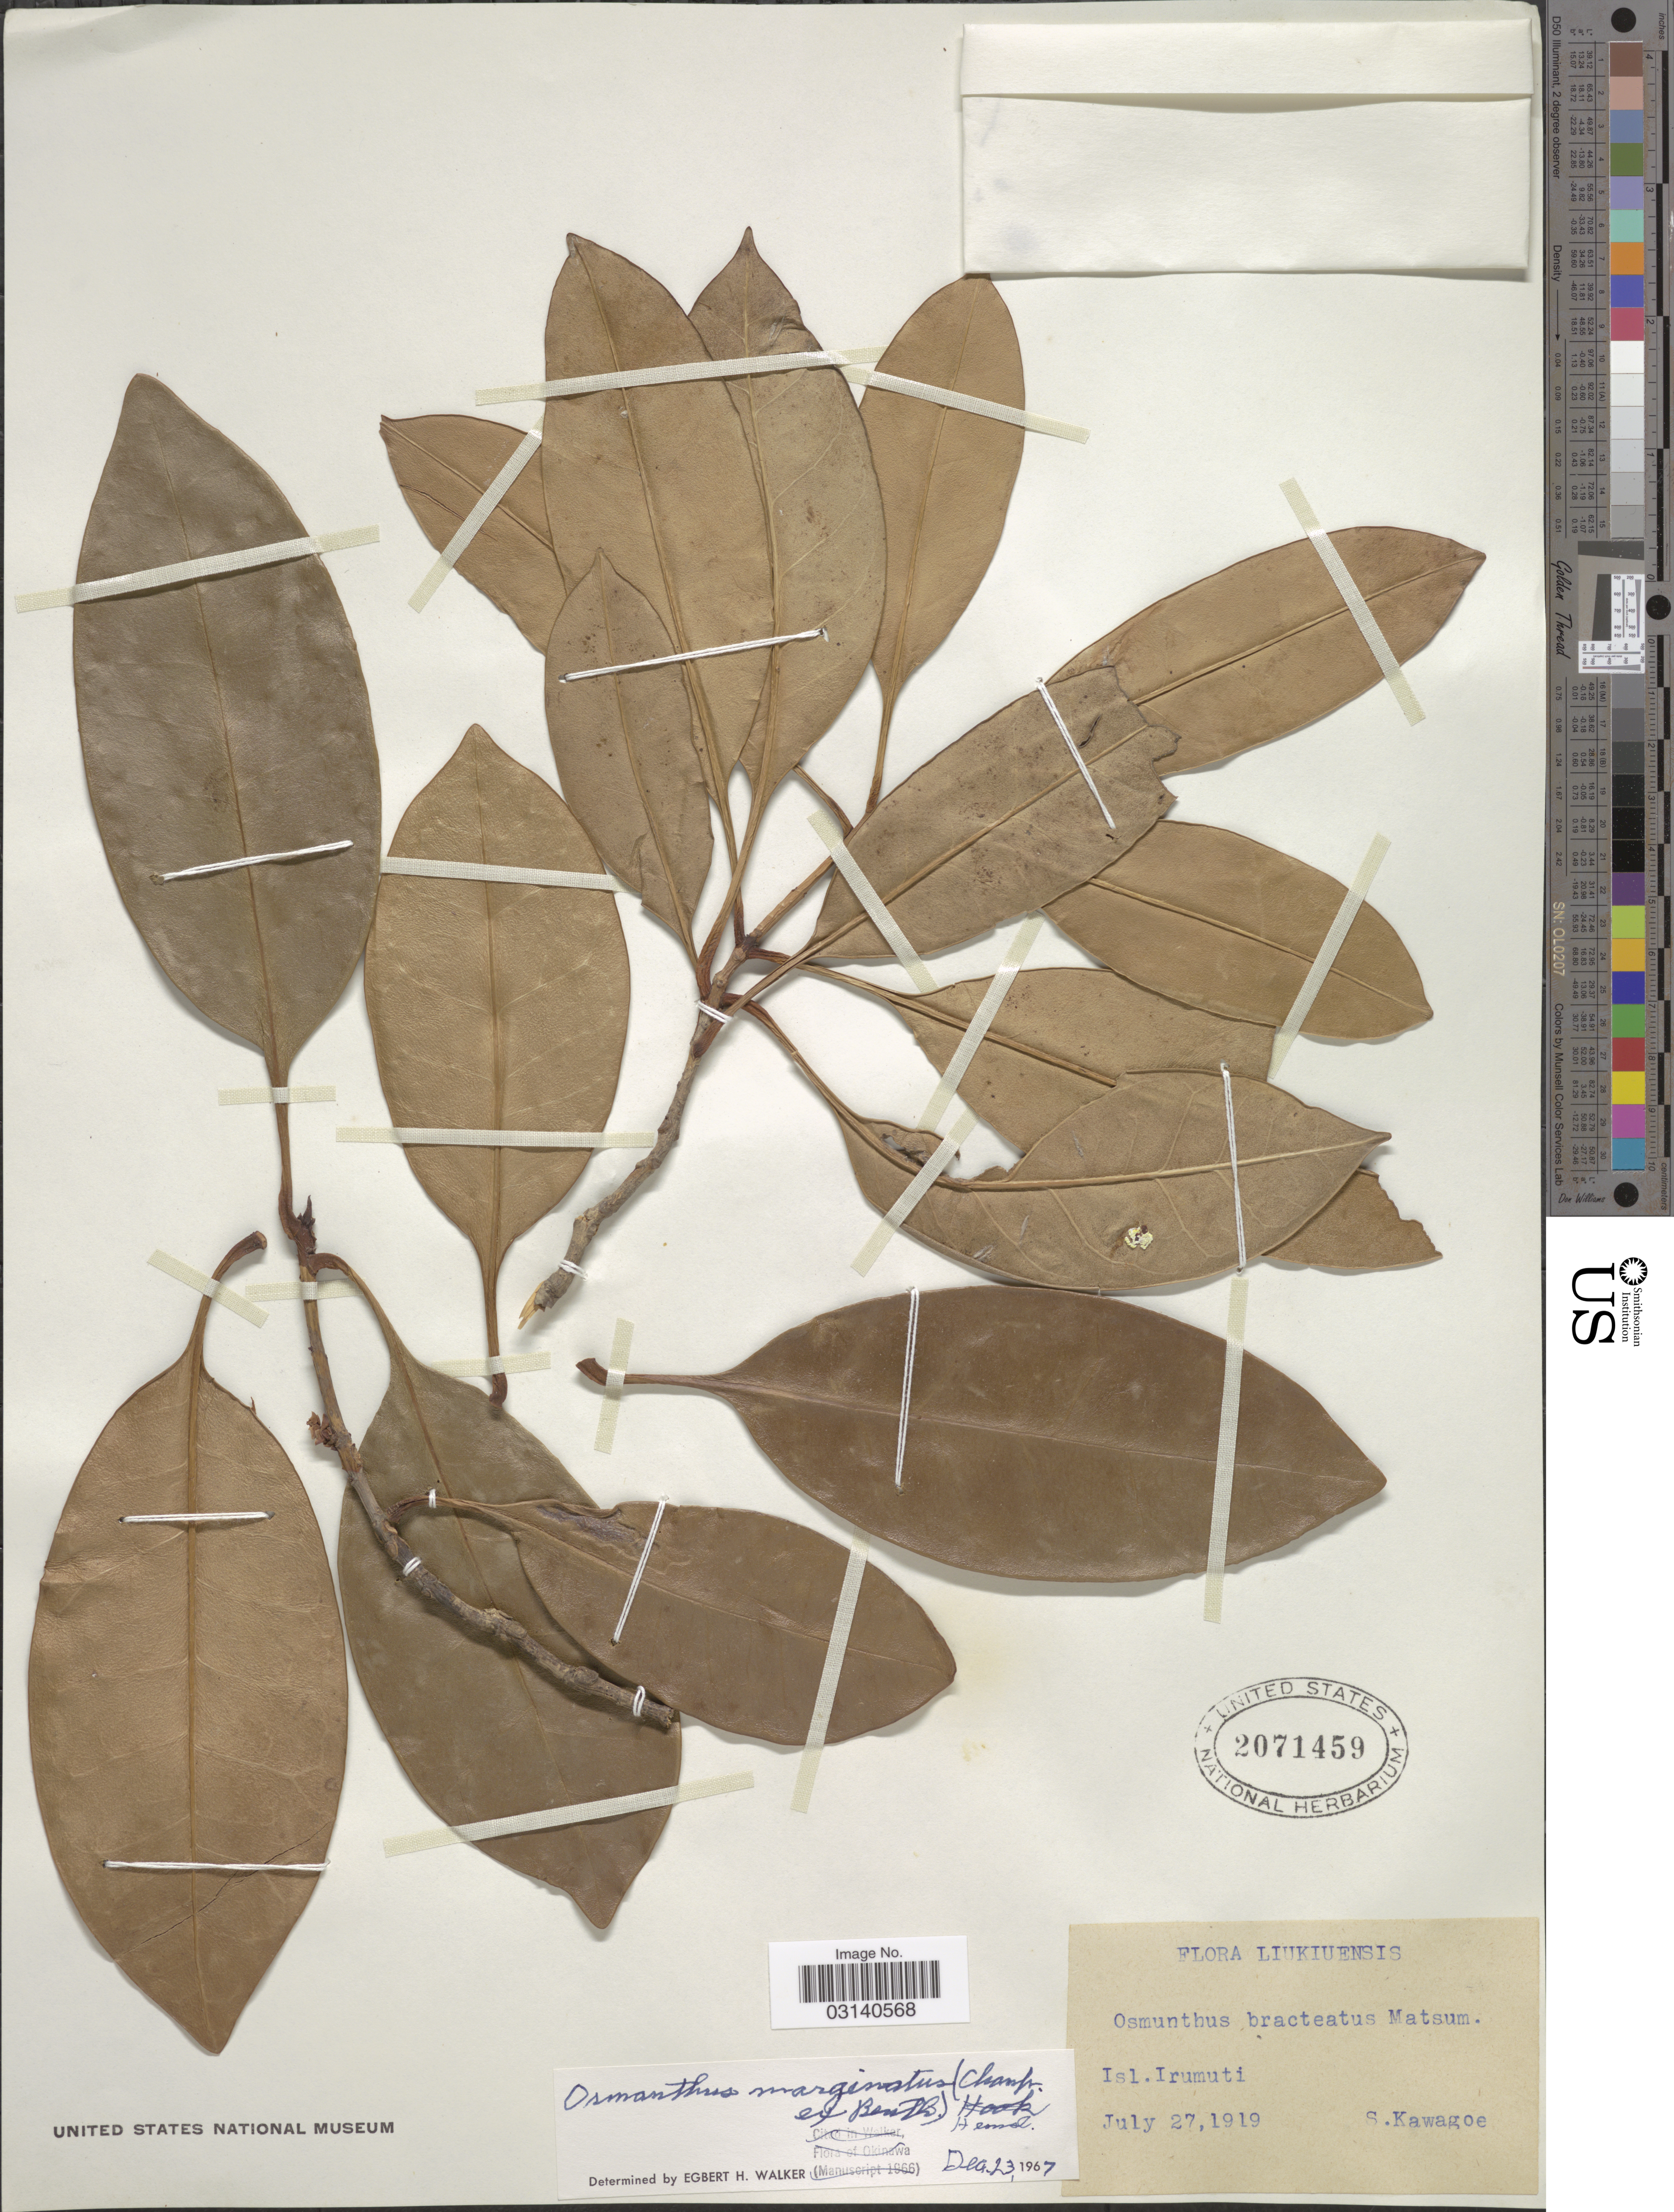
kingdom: Plantae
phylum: Tracheophyta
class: Magnoliopsida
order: Lamiales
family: Oleaceae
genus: Osmanthus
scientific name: Osmanthus marginatus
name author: (Champ. ex Benth.) Hemsl.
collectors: S. Kawagoe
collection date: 1919-07-27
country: Japan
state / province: Okinawa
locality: Liukiuensis, Isl. Irumuti.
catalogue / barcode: US 2071459